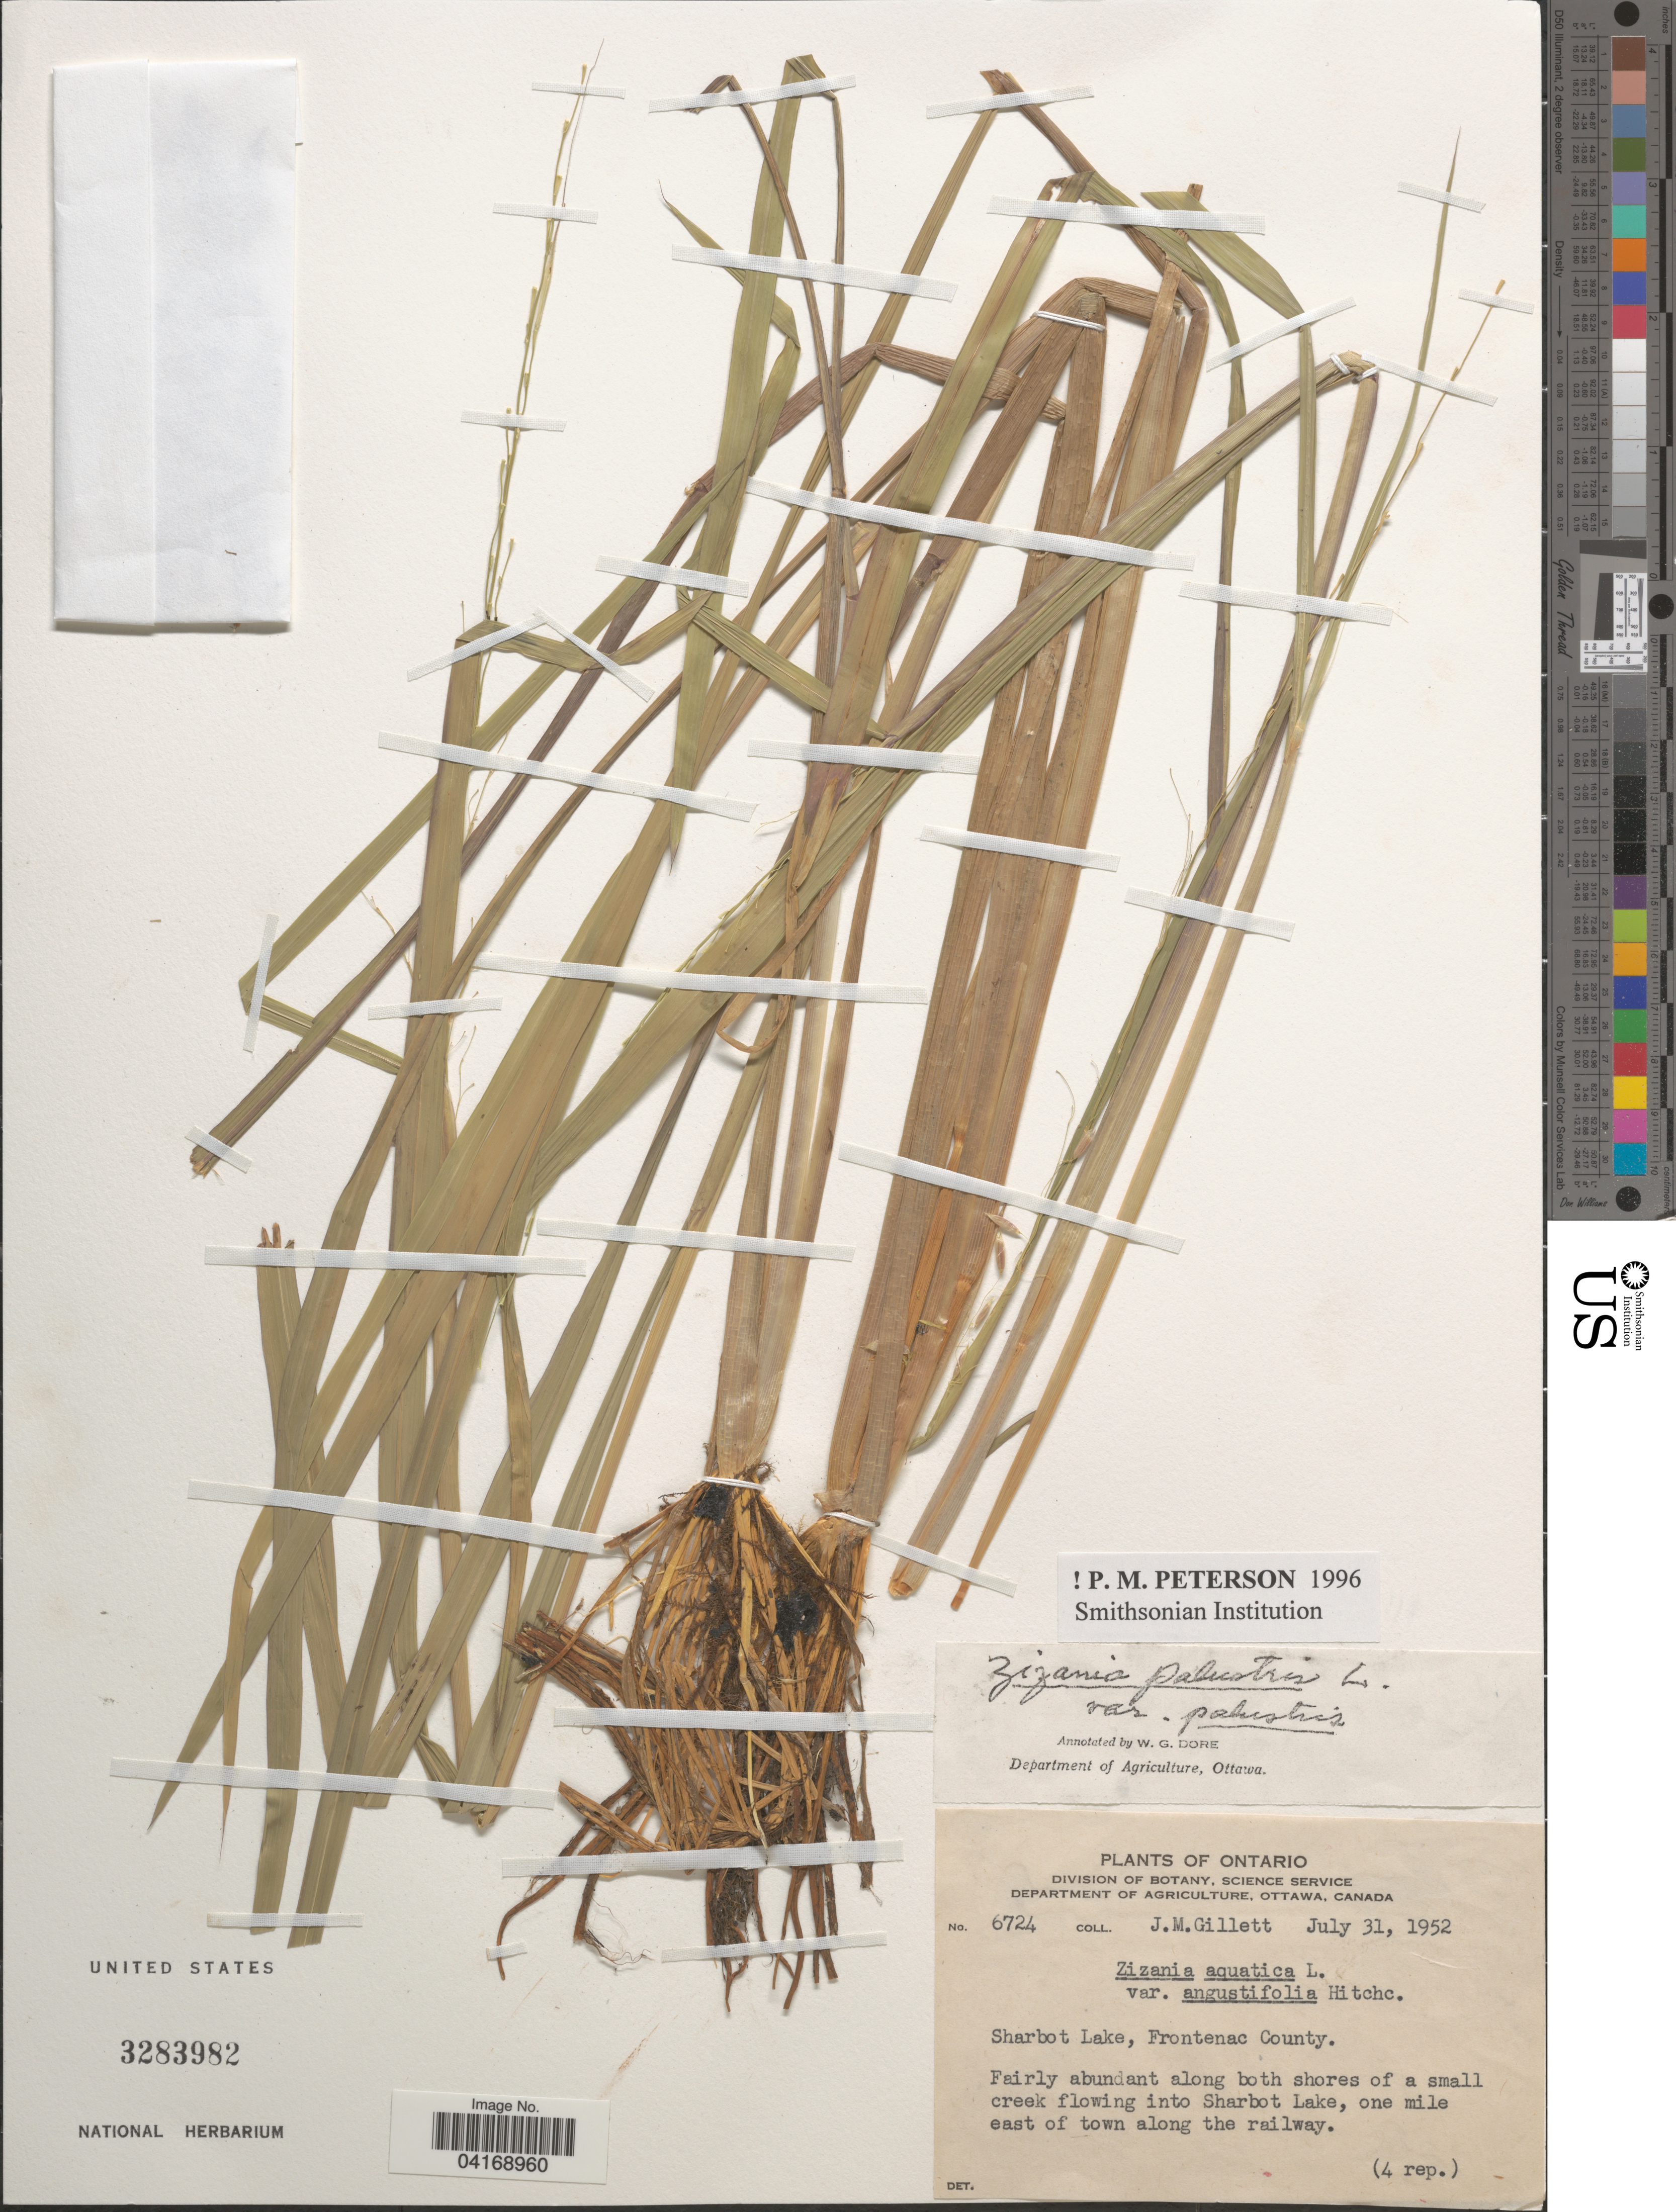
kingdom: Plantae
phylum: Tracheophyta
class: Liliopsida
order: Poales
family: Poaceae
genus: Zizania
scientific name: Zizania palustris var. palustris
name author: L.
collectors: J. M. Gillet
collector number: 6724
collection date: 1952-07-31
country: Canada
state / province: Ontario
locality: Sharbot Lake, Frontenac County. Fairly abundant along both shores of a small creek flowing into Sharbot Lake, one mile east of town along the railway.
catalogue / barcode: US 3283982